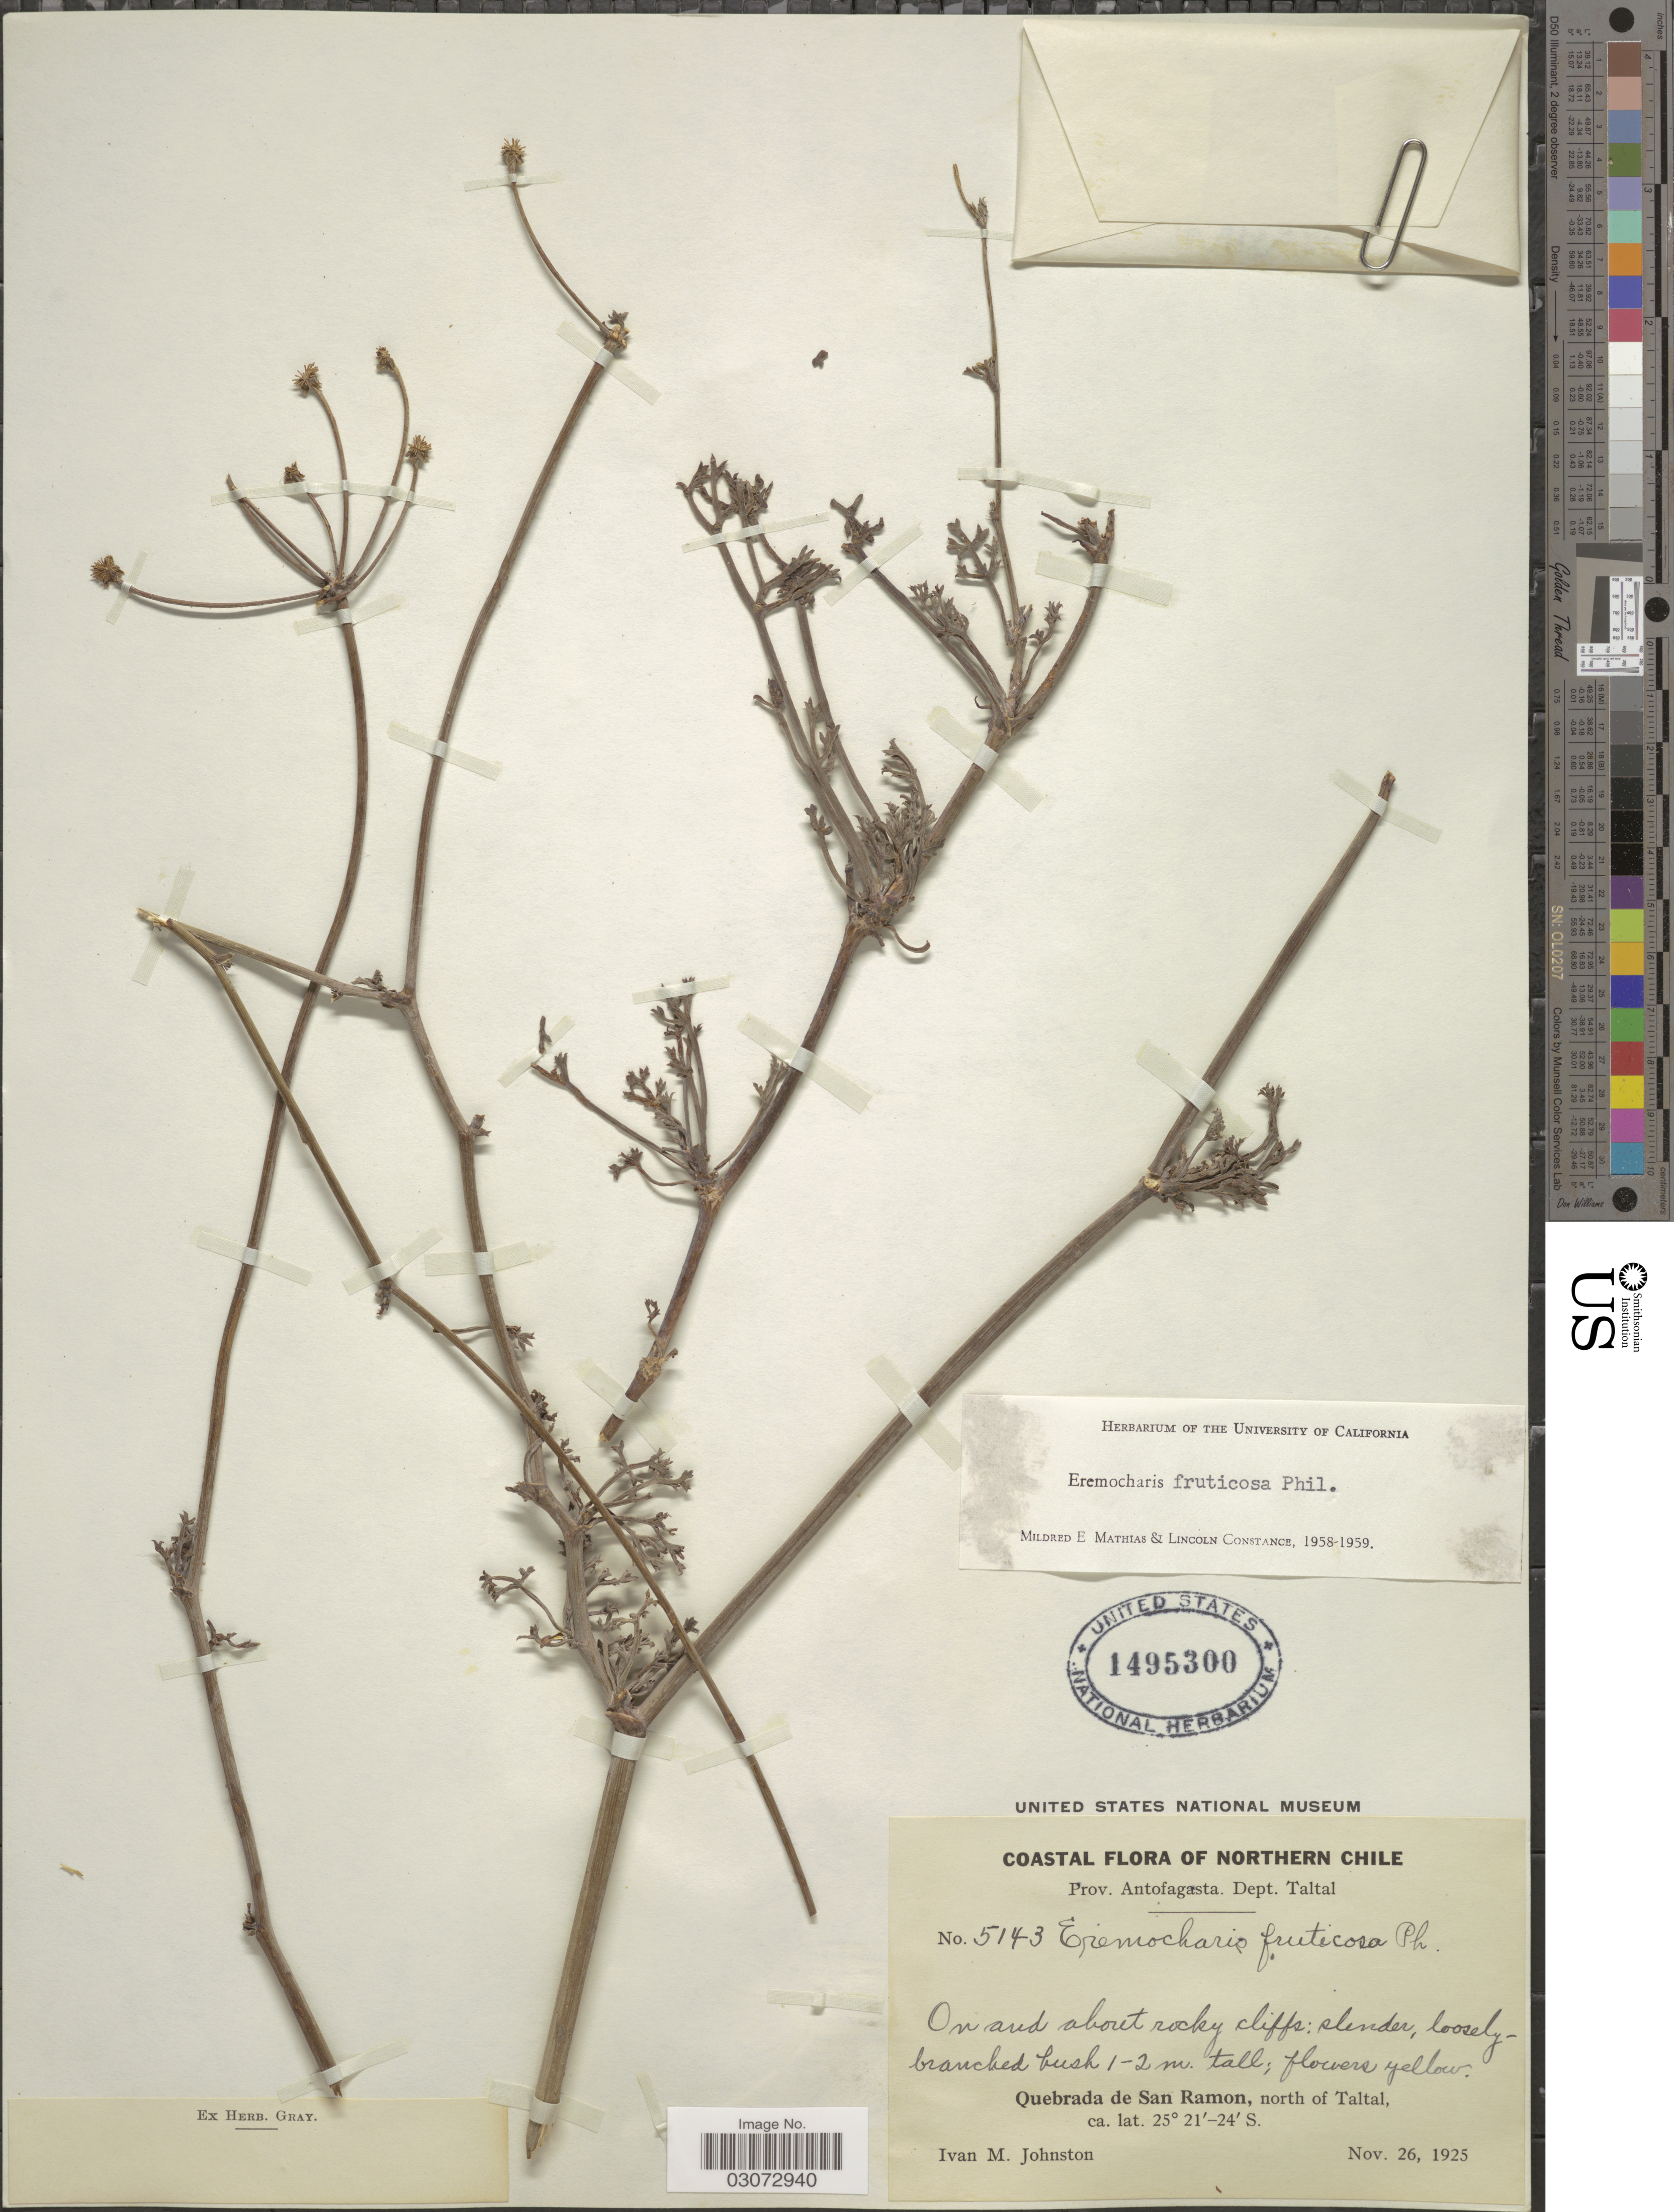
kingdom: Plantae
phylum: Tracheophyta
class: Magnoliopsida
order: Apiales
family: Apiaceae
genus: Eremocharis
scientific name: Eremocharis fruticosa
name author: Phil.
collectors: I.M. Johnston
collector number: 5143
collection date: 1925-11-26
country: Chile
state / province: Antofagasta (II)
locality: Northern Chile. Dept. Taltal. Quebrada de San Ramon, north of Taltal.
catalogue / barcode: US 1495300